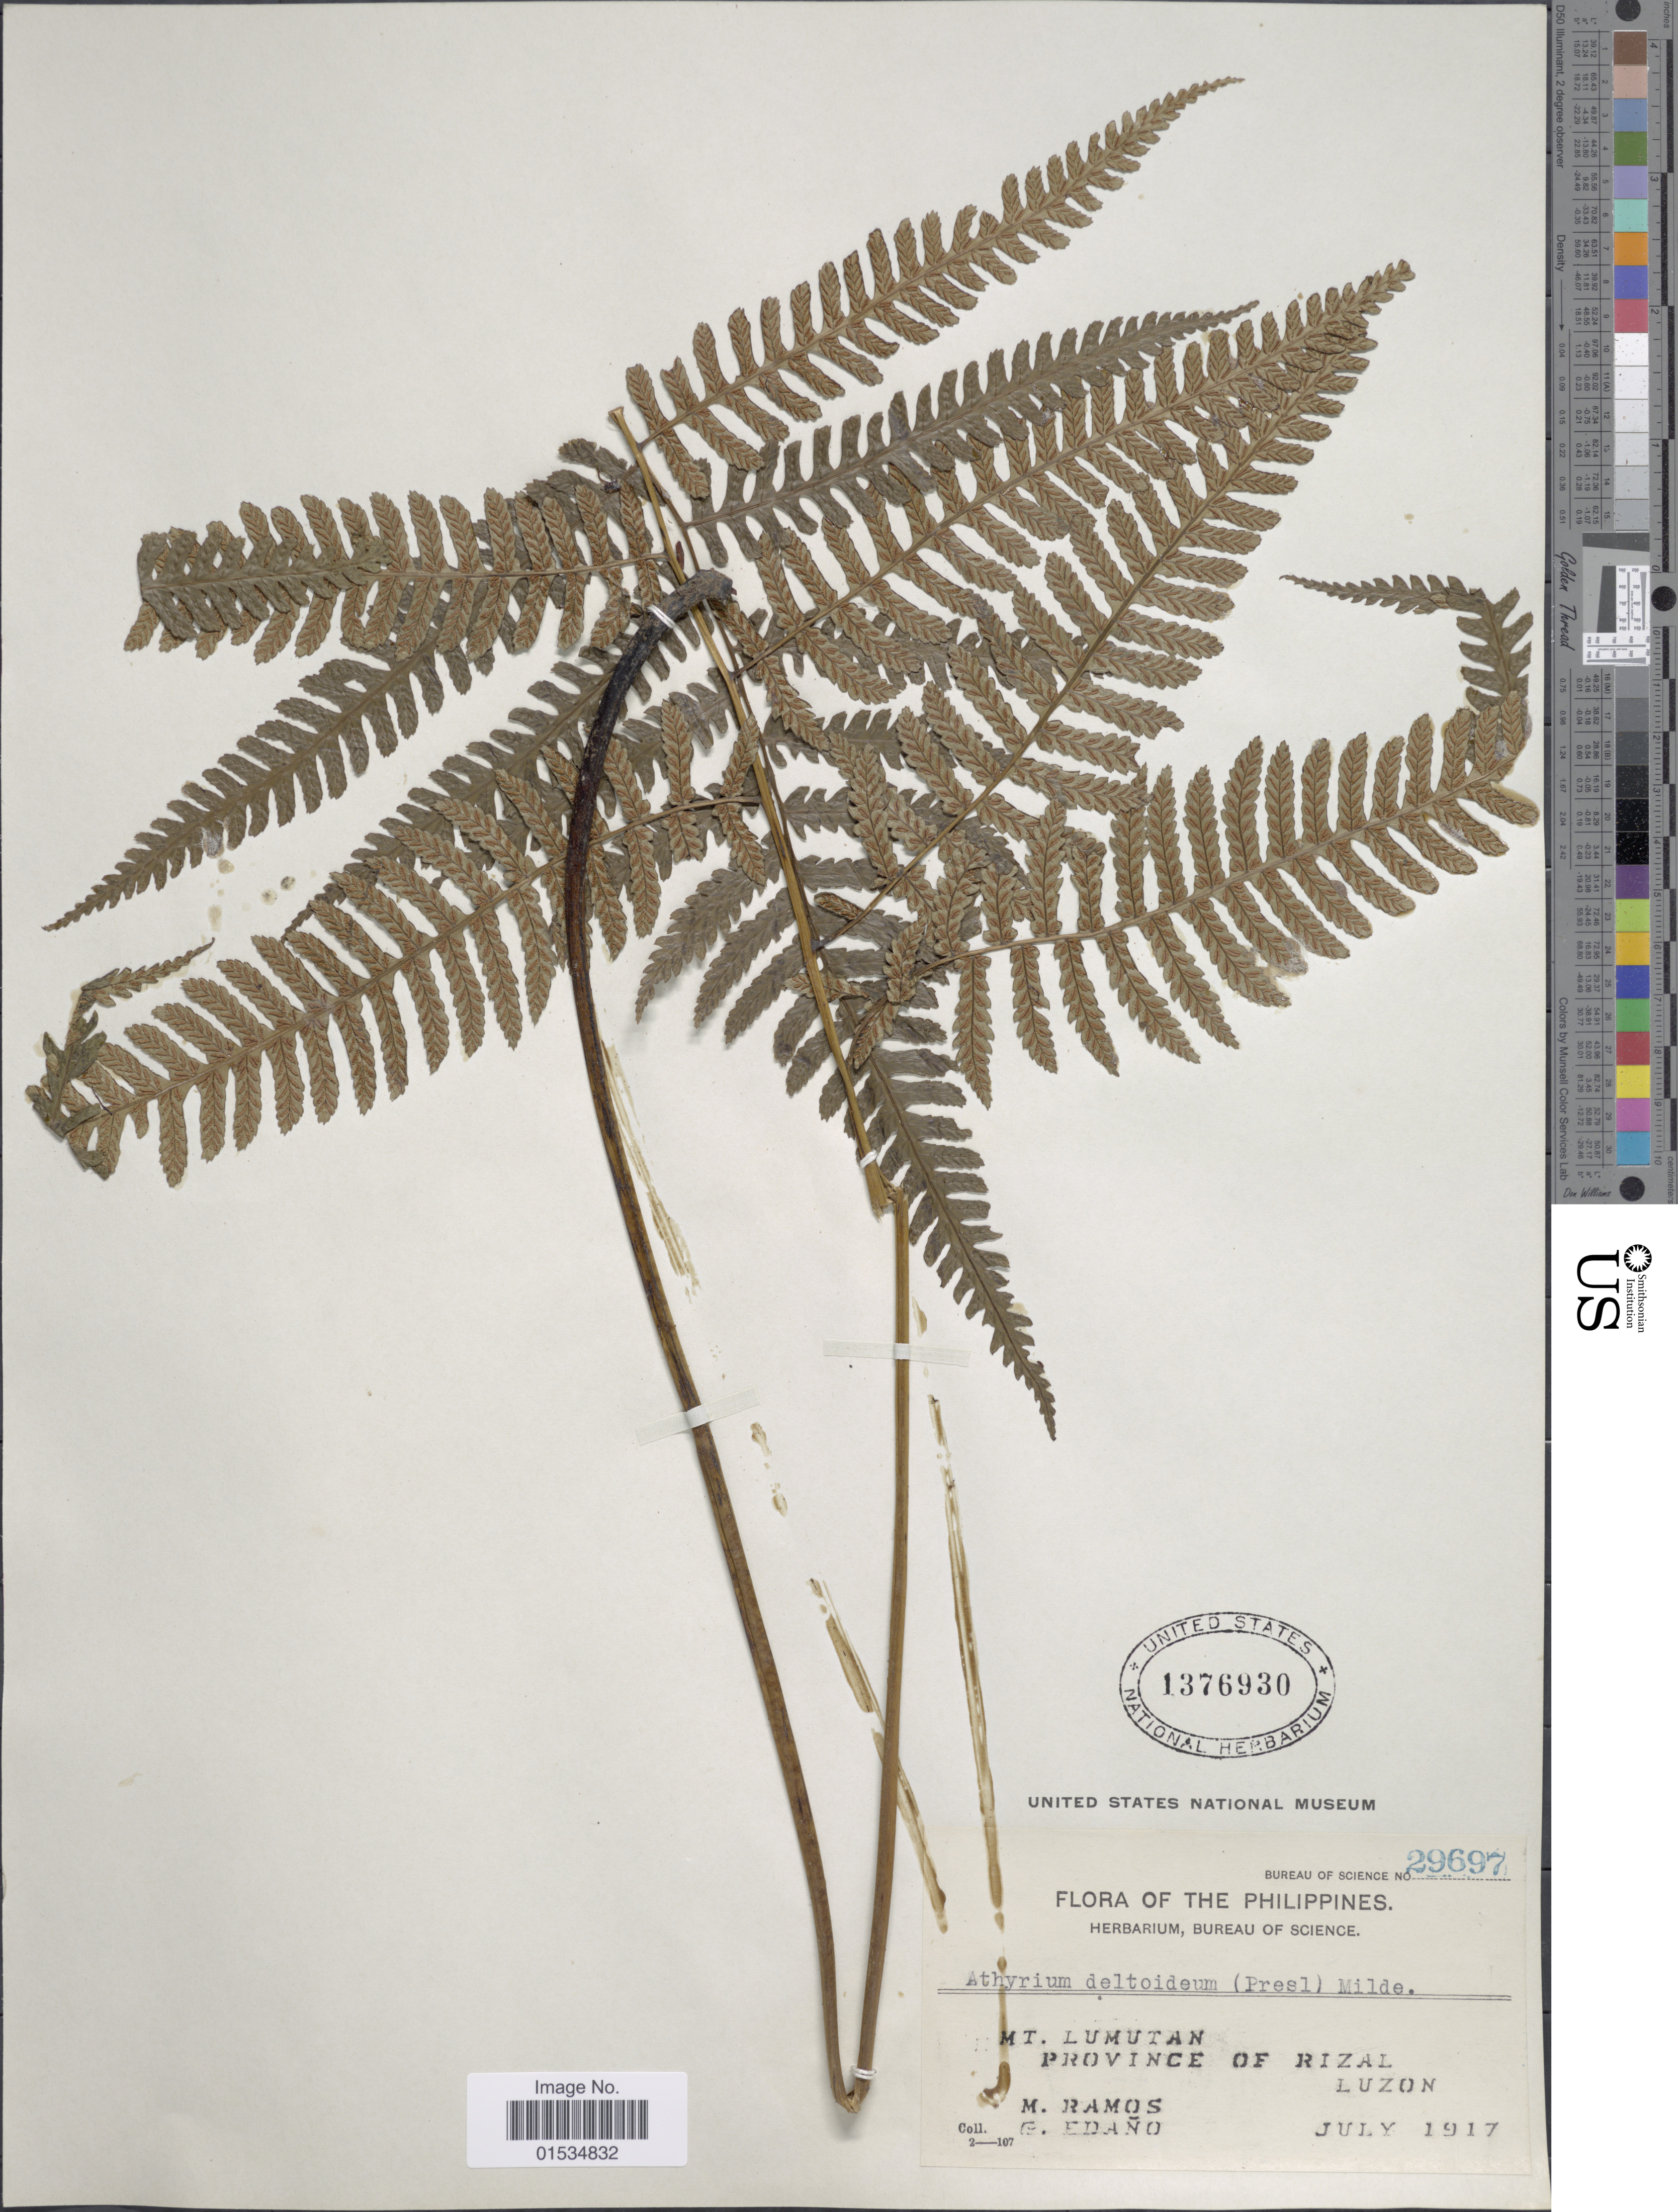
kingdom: Plantae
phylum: Tracheophyta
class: Polypodiopsida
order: Polypodiales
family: Athyriaceae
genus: Diplazium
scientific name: Diplazium deltoideum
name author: (C. Presl) C. Presl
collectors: M. Ramos & G. Edaño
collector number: Bureau of Science 29697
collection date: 1917-07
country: Philippines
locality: Mt. Lumutan, Province of Rizal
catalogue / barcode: US 1376930